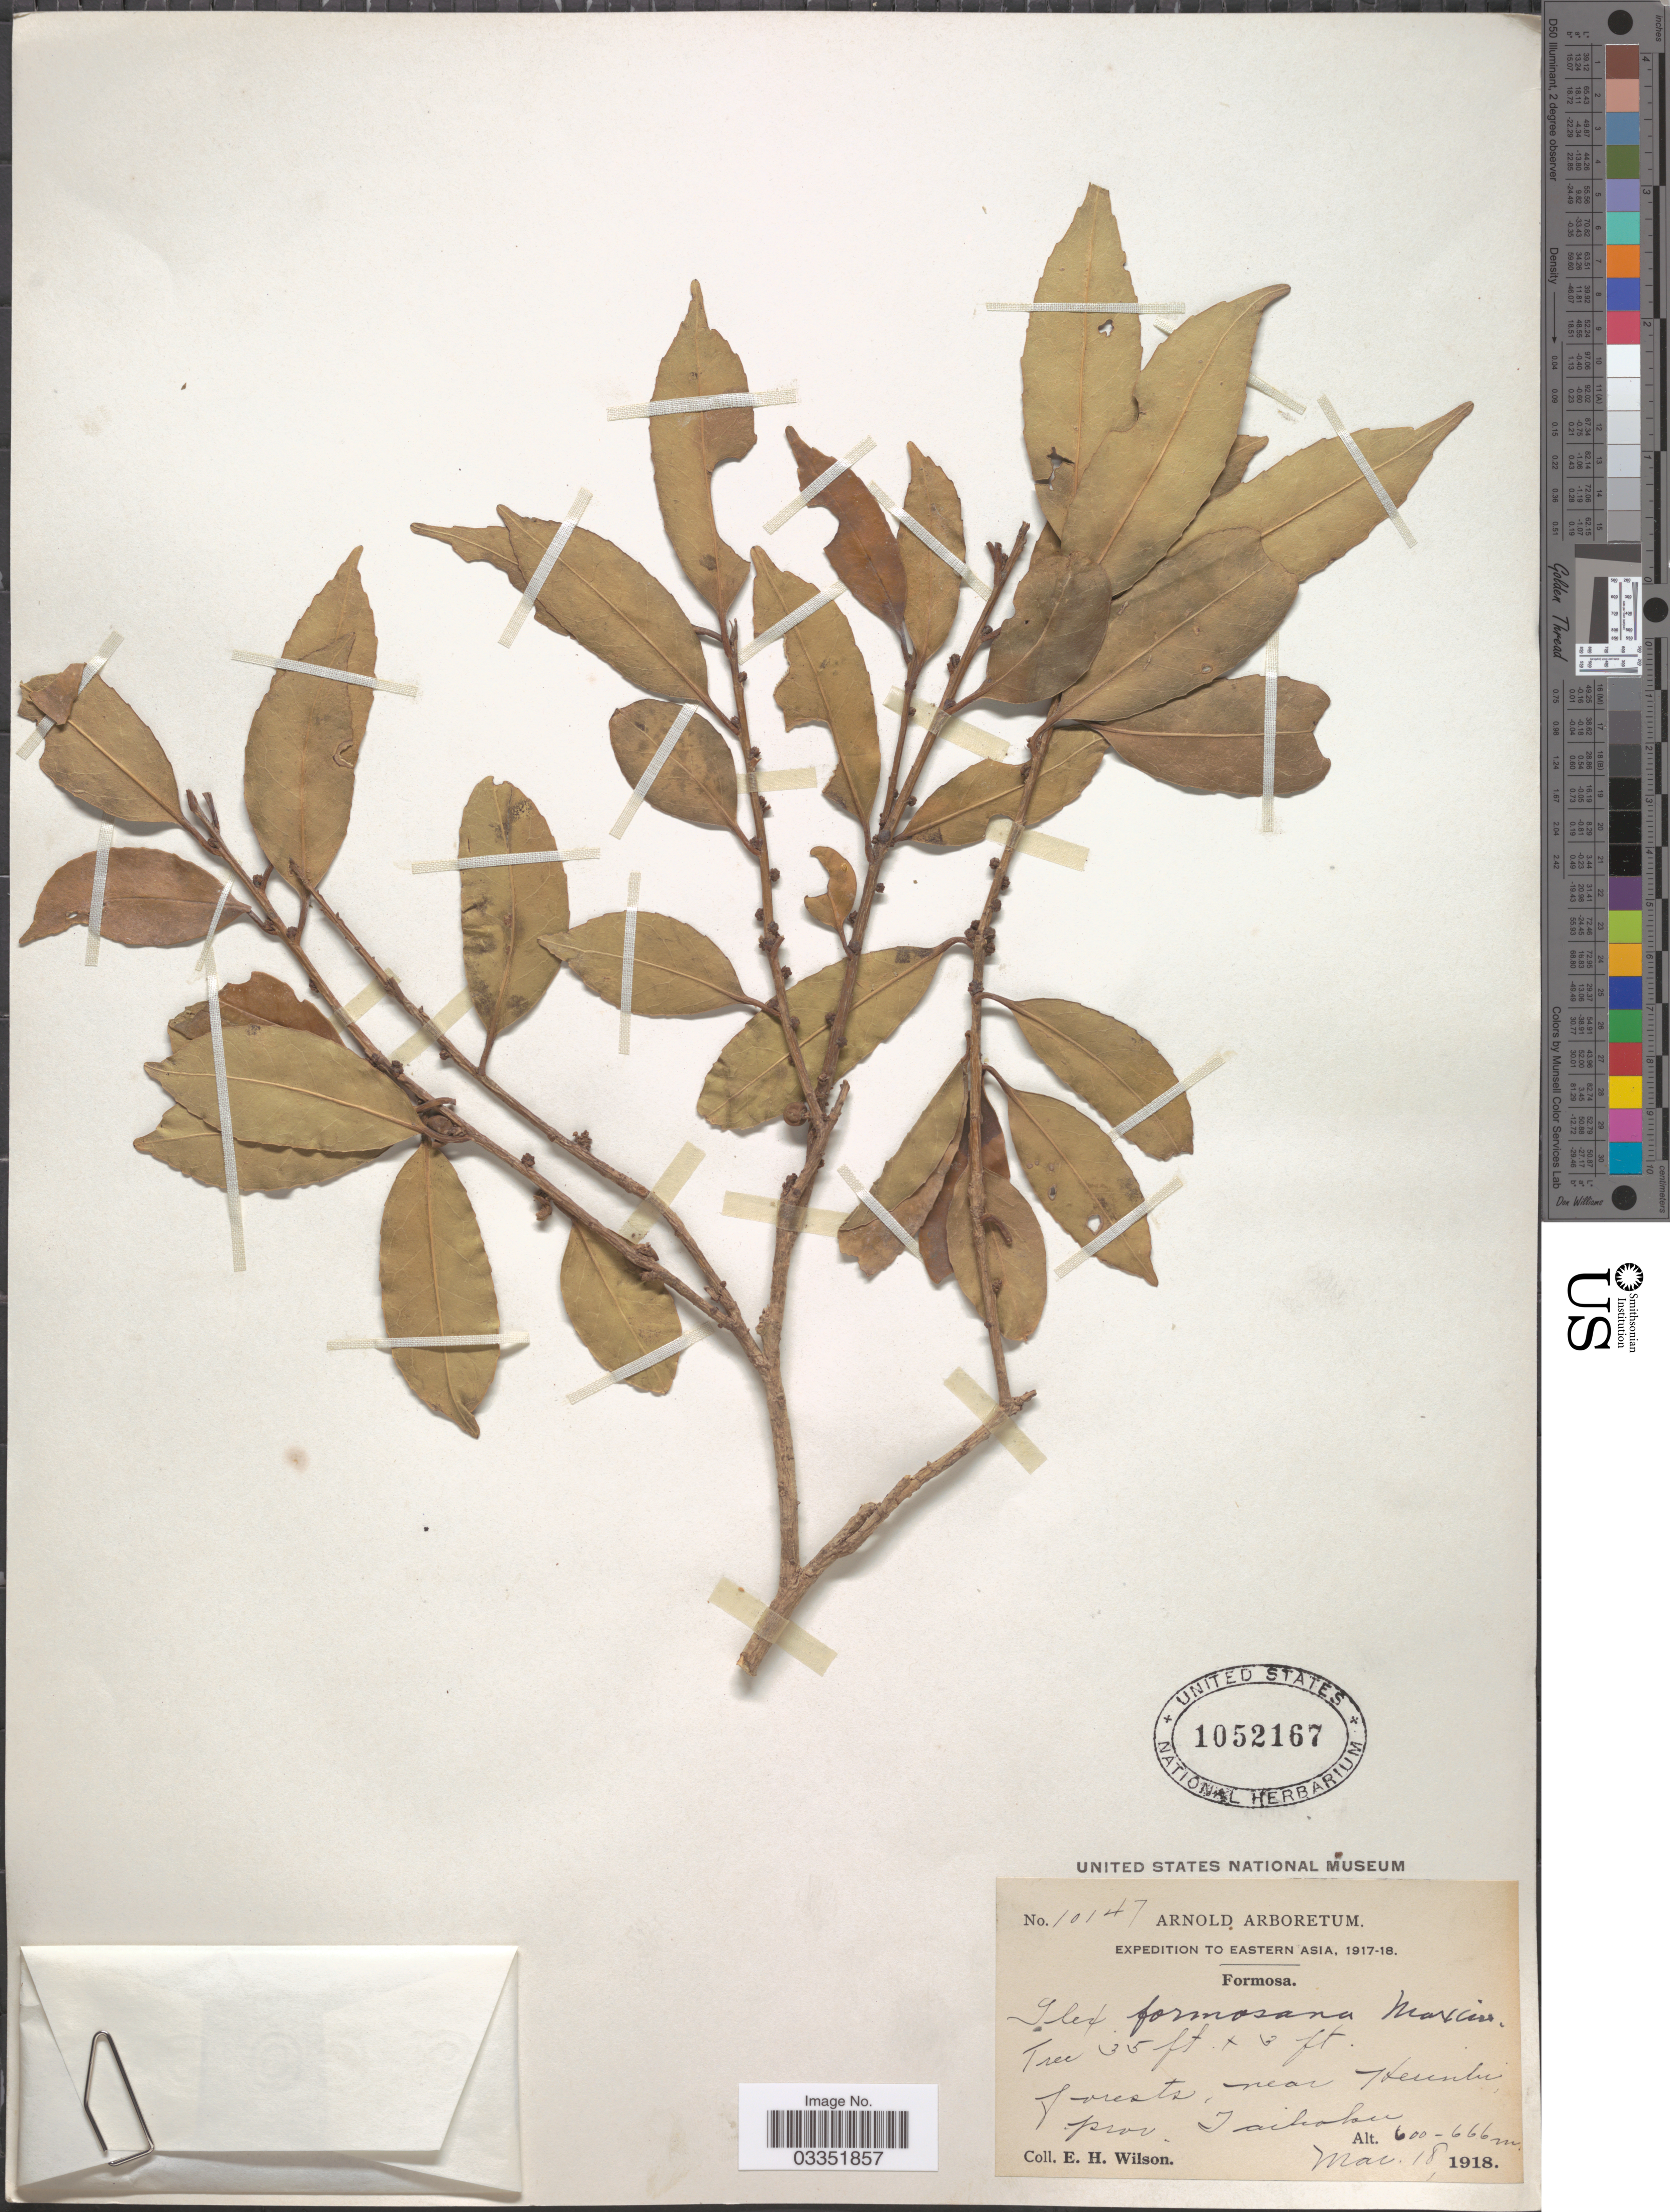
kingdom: Plantae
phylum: Tracheophyta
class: Magnoliopsida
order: Aquifoliales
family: Aquifoliaceae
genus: Ilex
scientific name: Ilex formosana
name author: Maxim.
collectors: E. Wilson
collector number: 10147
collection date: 1918-03-18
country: Taiwan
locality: Eastern Asia. Formosa. Near Herinni prov. Taihoku.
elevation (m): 600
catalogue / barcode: US 1052167